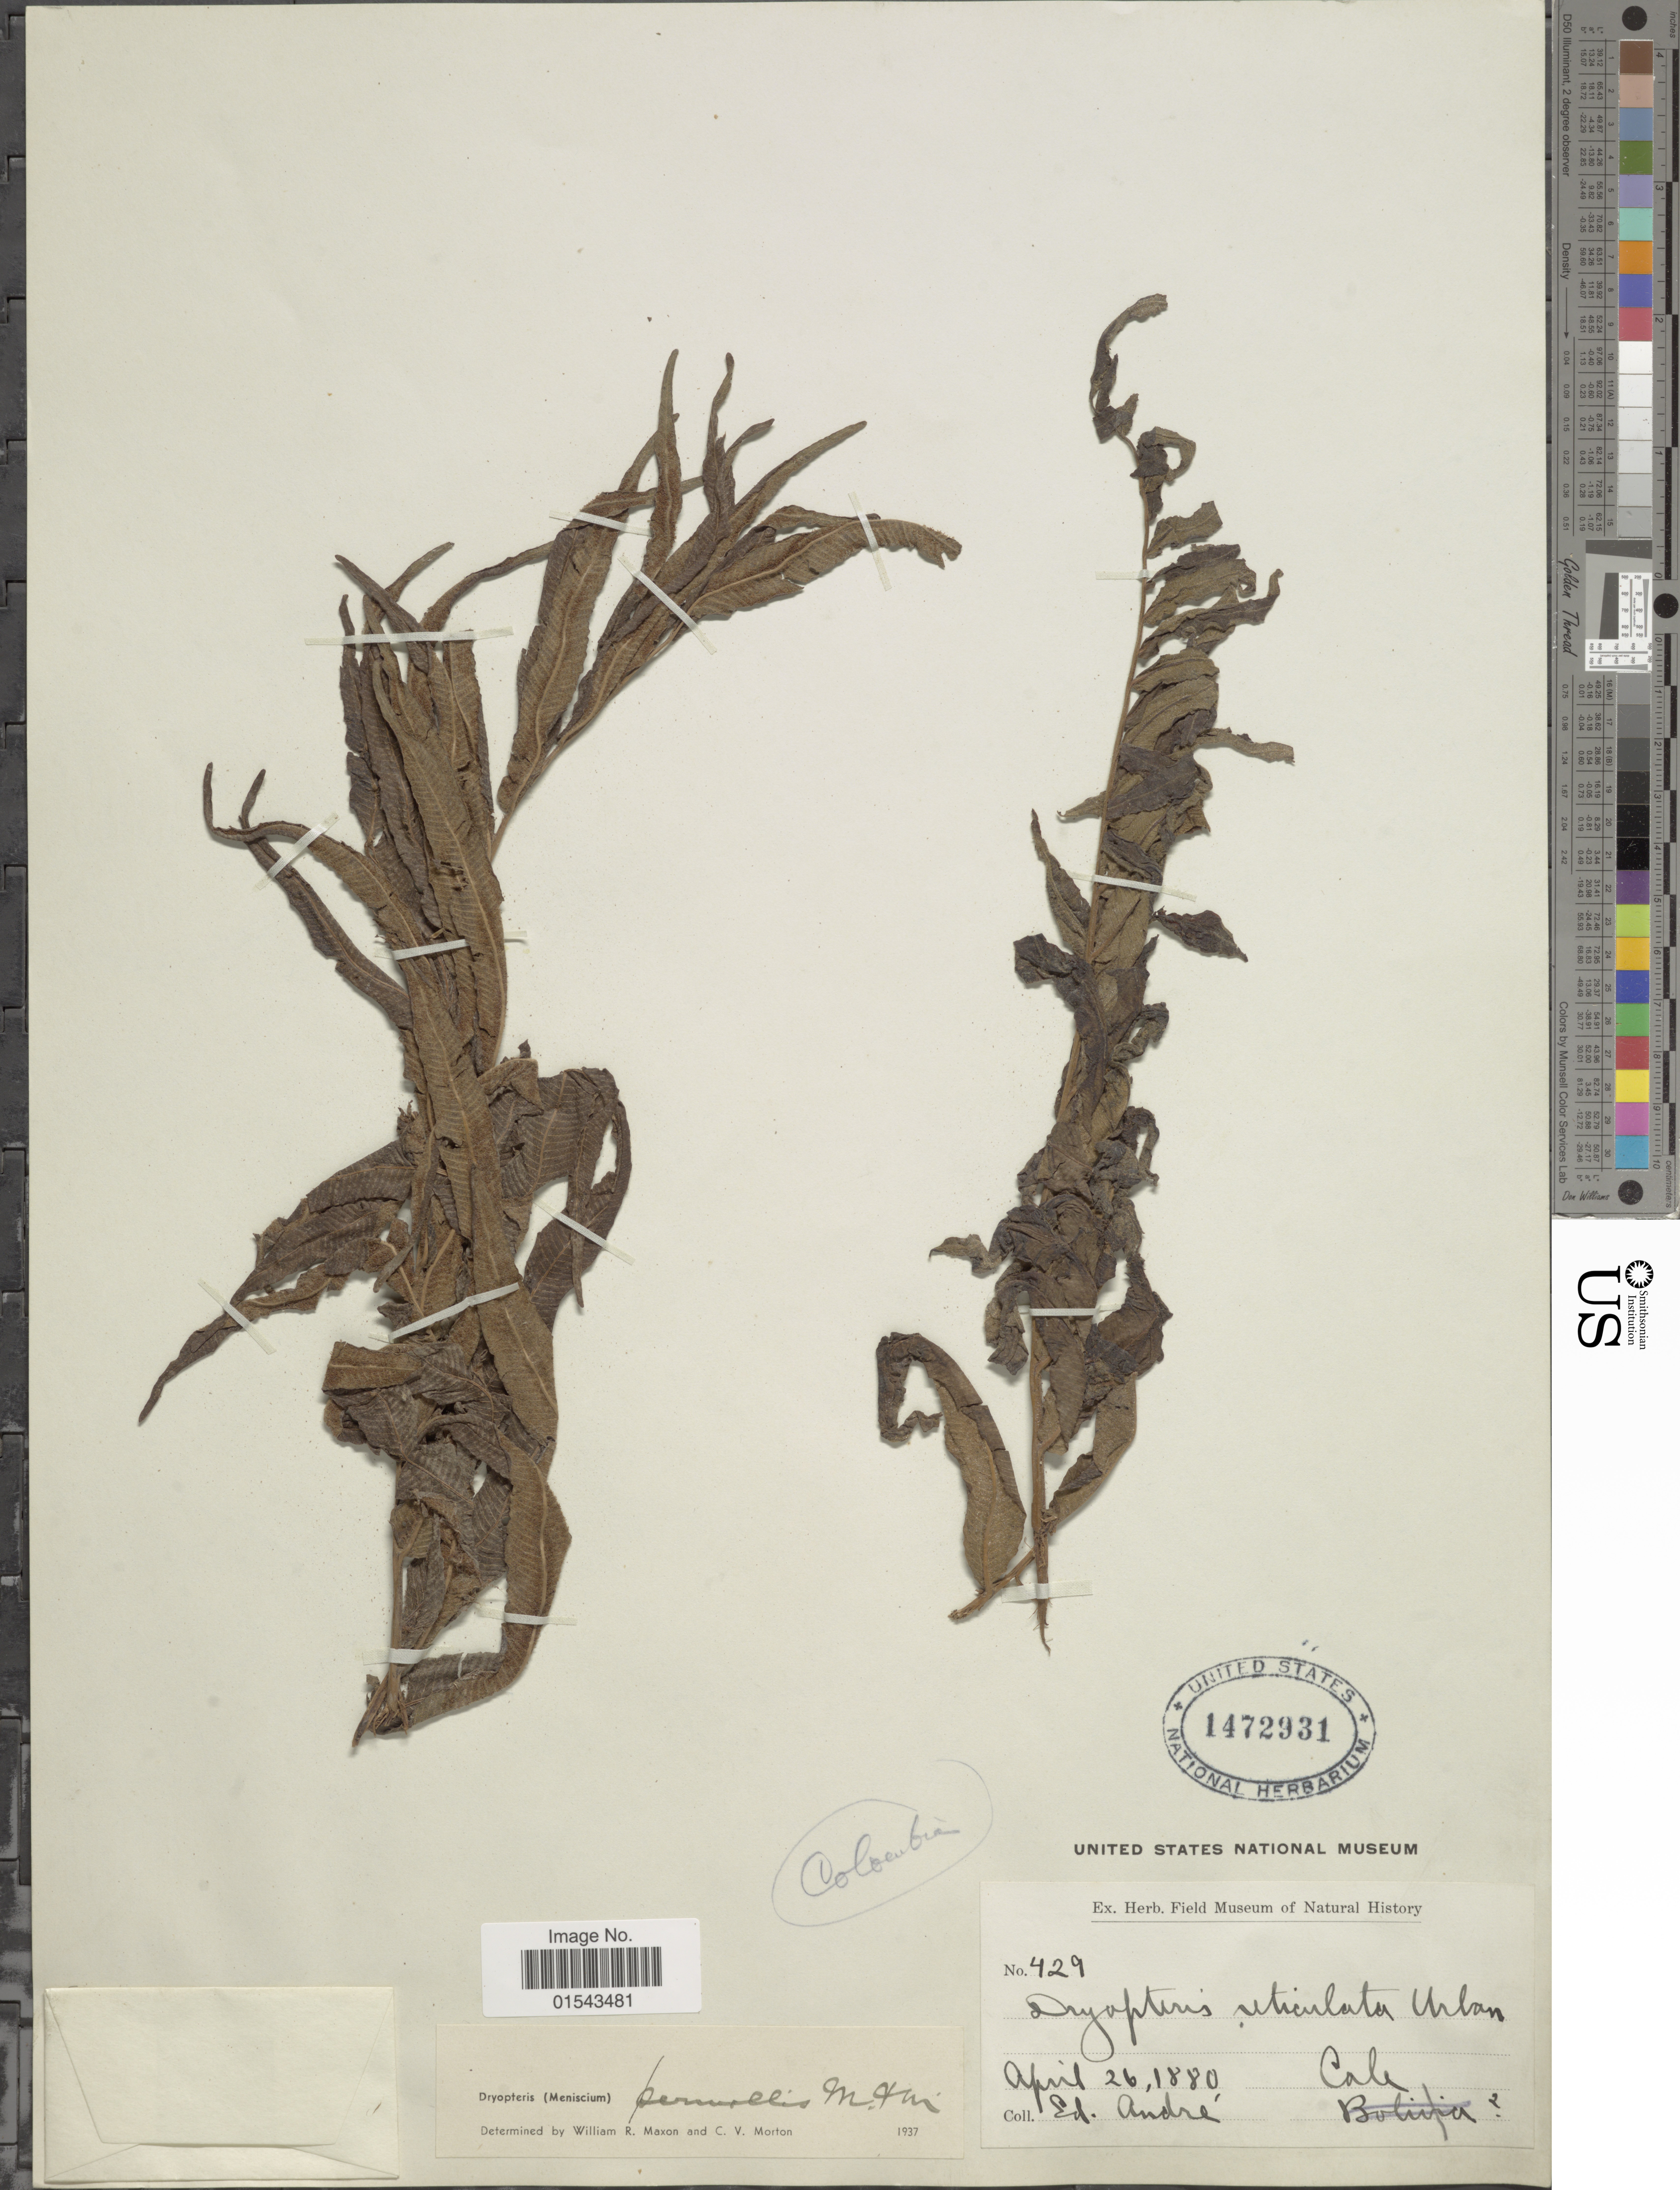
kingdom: Plantae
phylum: Tracheophyta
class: Polypodiopsida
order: Polypodiales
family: Thelypteridaceae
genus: Meniscium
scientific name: Meniscium arborescens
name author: Humb. & Bonpl. ex Willd.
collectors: É. F. André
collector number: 429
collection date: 1880-04-26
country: Colombia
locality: Cale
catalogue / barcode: US 1472931